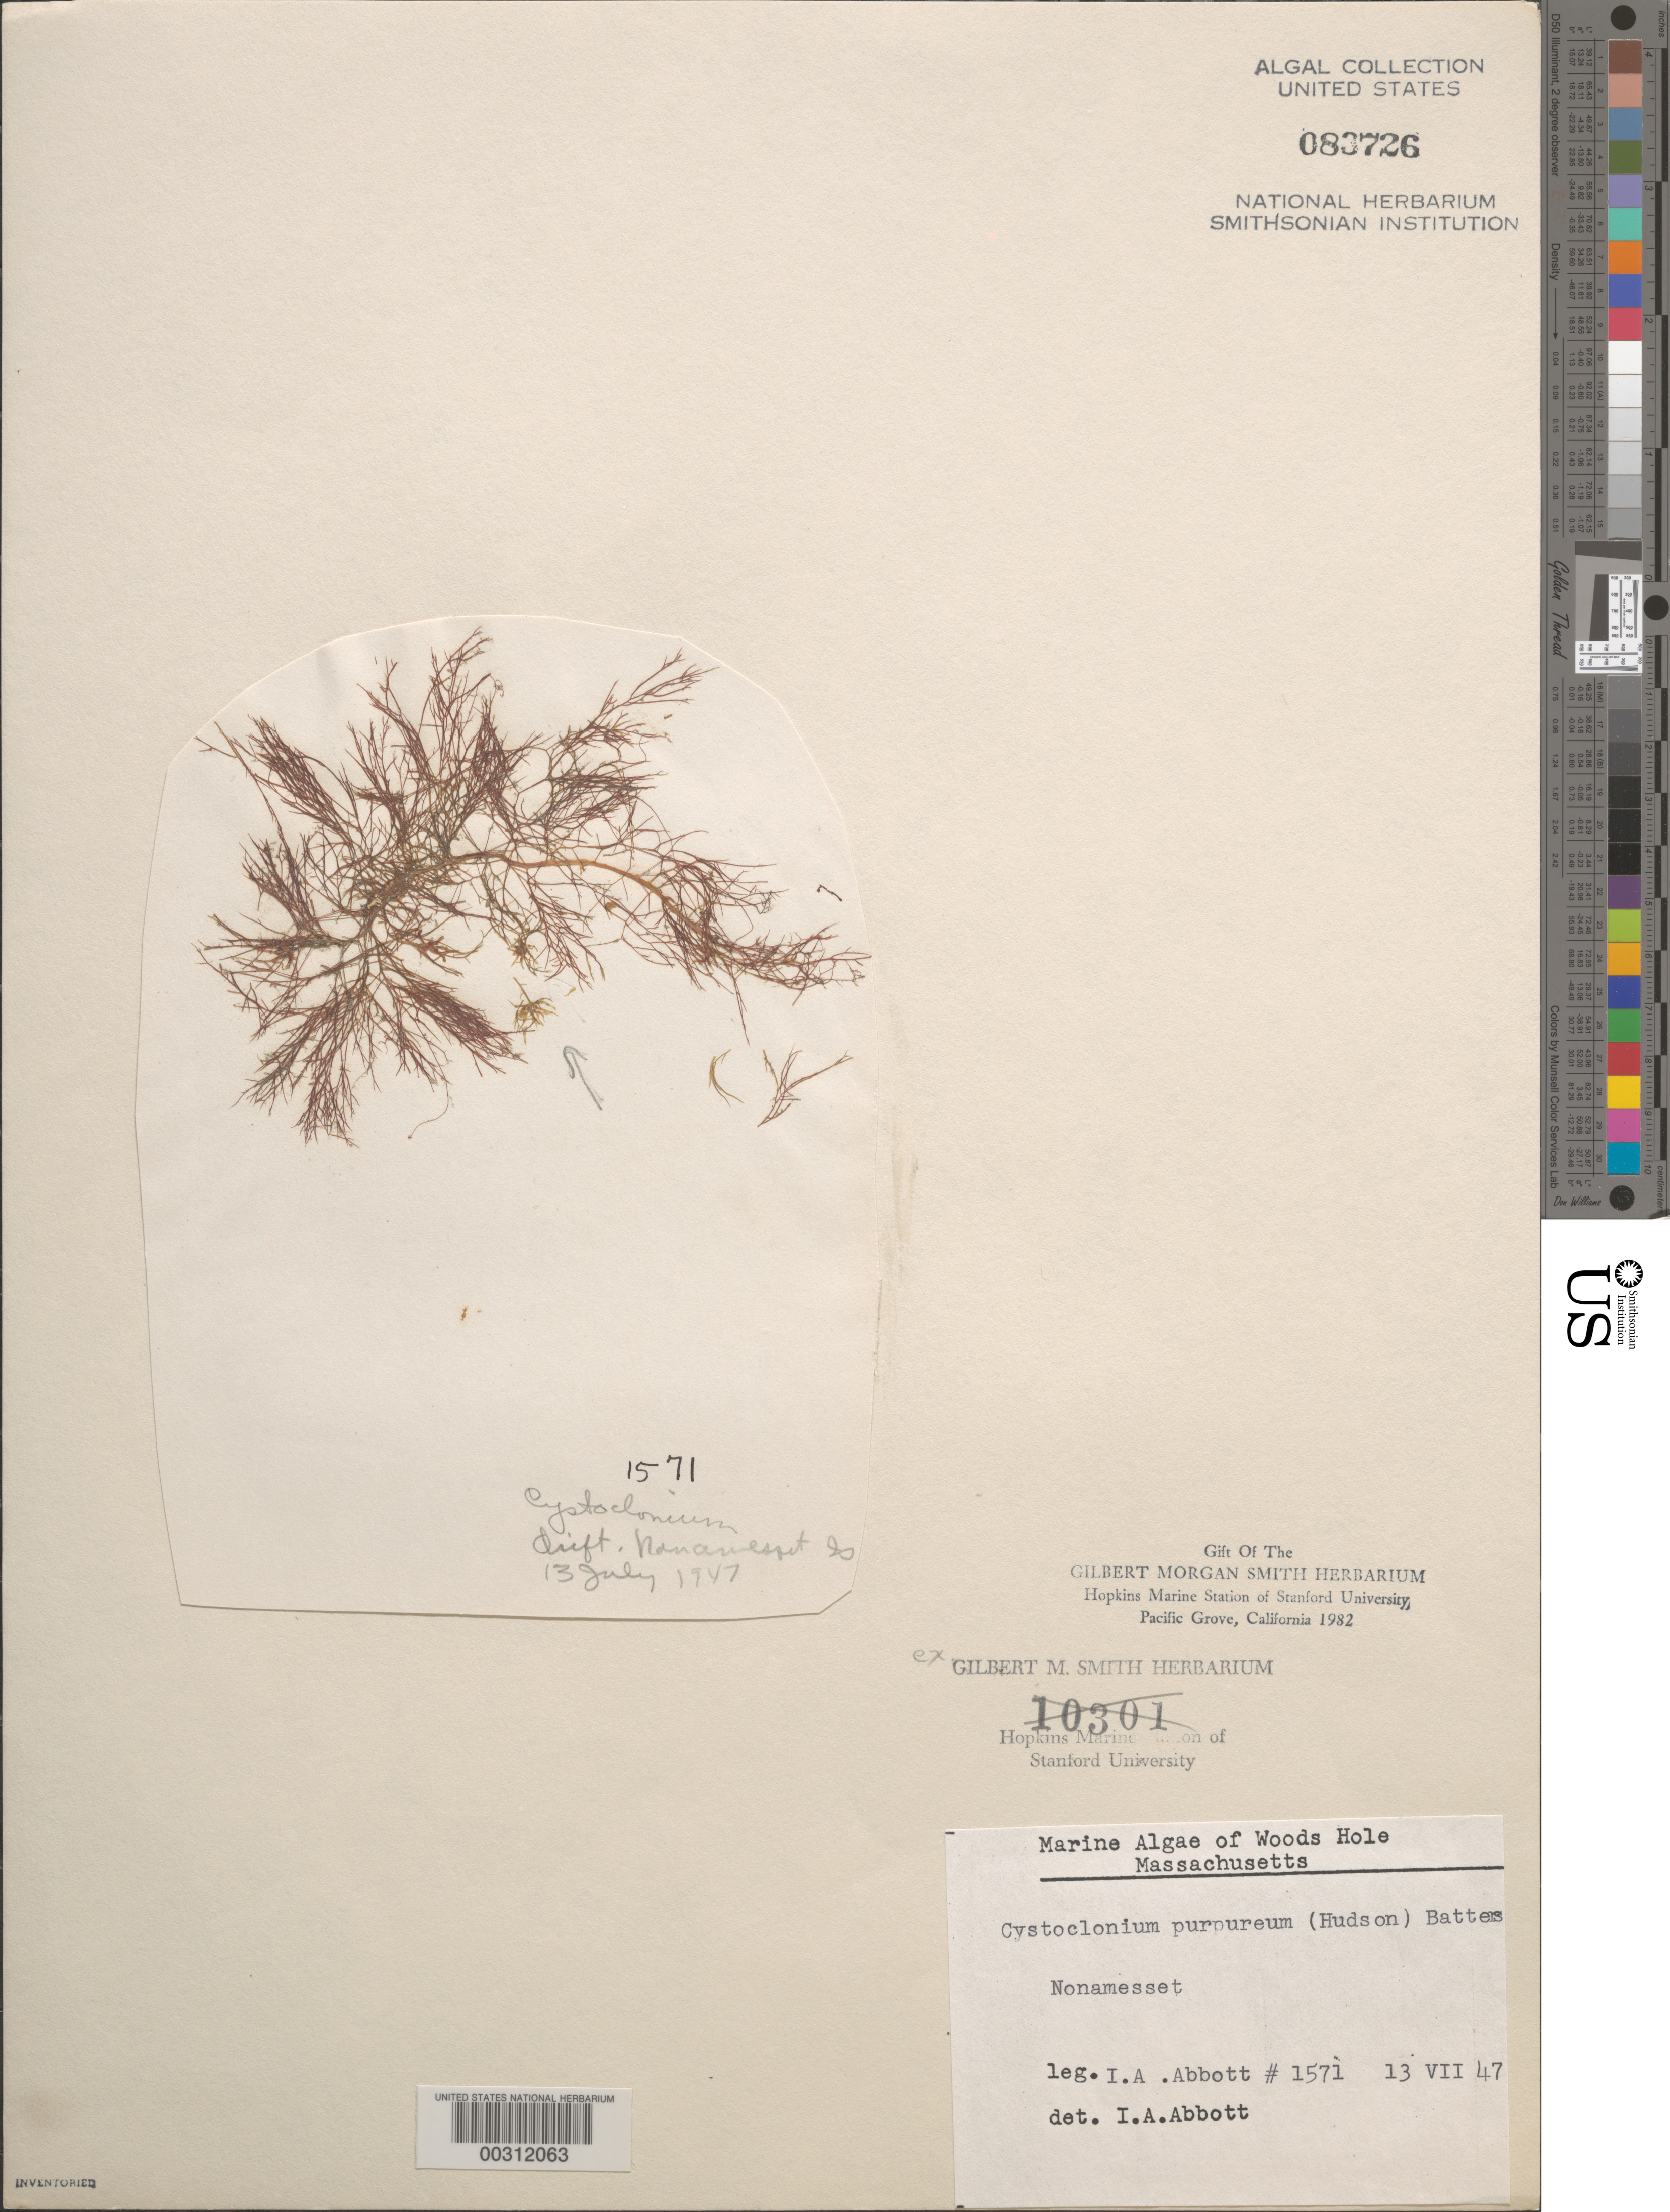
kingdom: Plantae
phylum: Rhodophyta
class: Florideophyceae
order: Gigartinales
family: Cystocloniaceae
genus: Cystoclonium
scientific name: Cystoclonium purpureum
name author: (Huds.) Batters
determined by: Abbott, Isabella A.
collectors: I. A. Abbott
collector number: IAA 1571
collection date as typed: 13 Jul 1947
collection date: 1947-07-13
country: United States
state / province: Massachusetts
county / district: Dukes County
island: Nonamesset Island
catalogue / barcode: US 83726